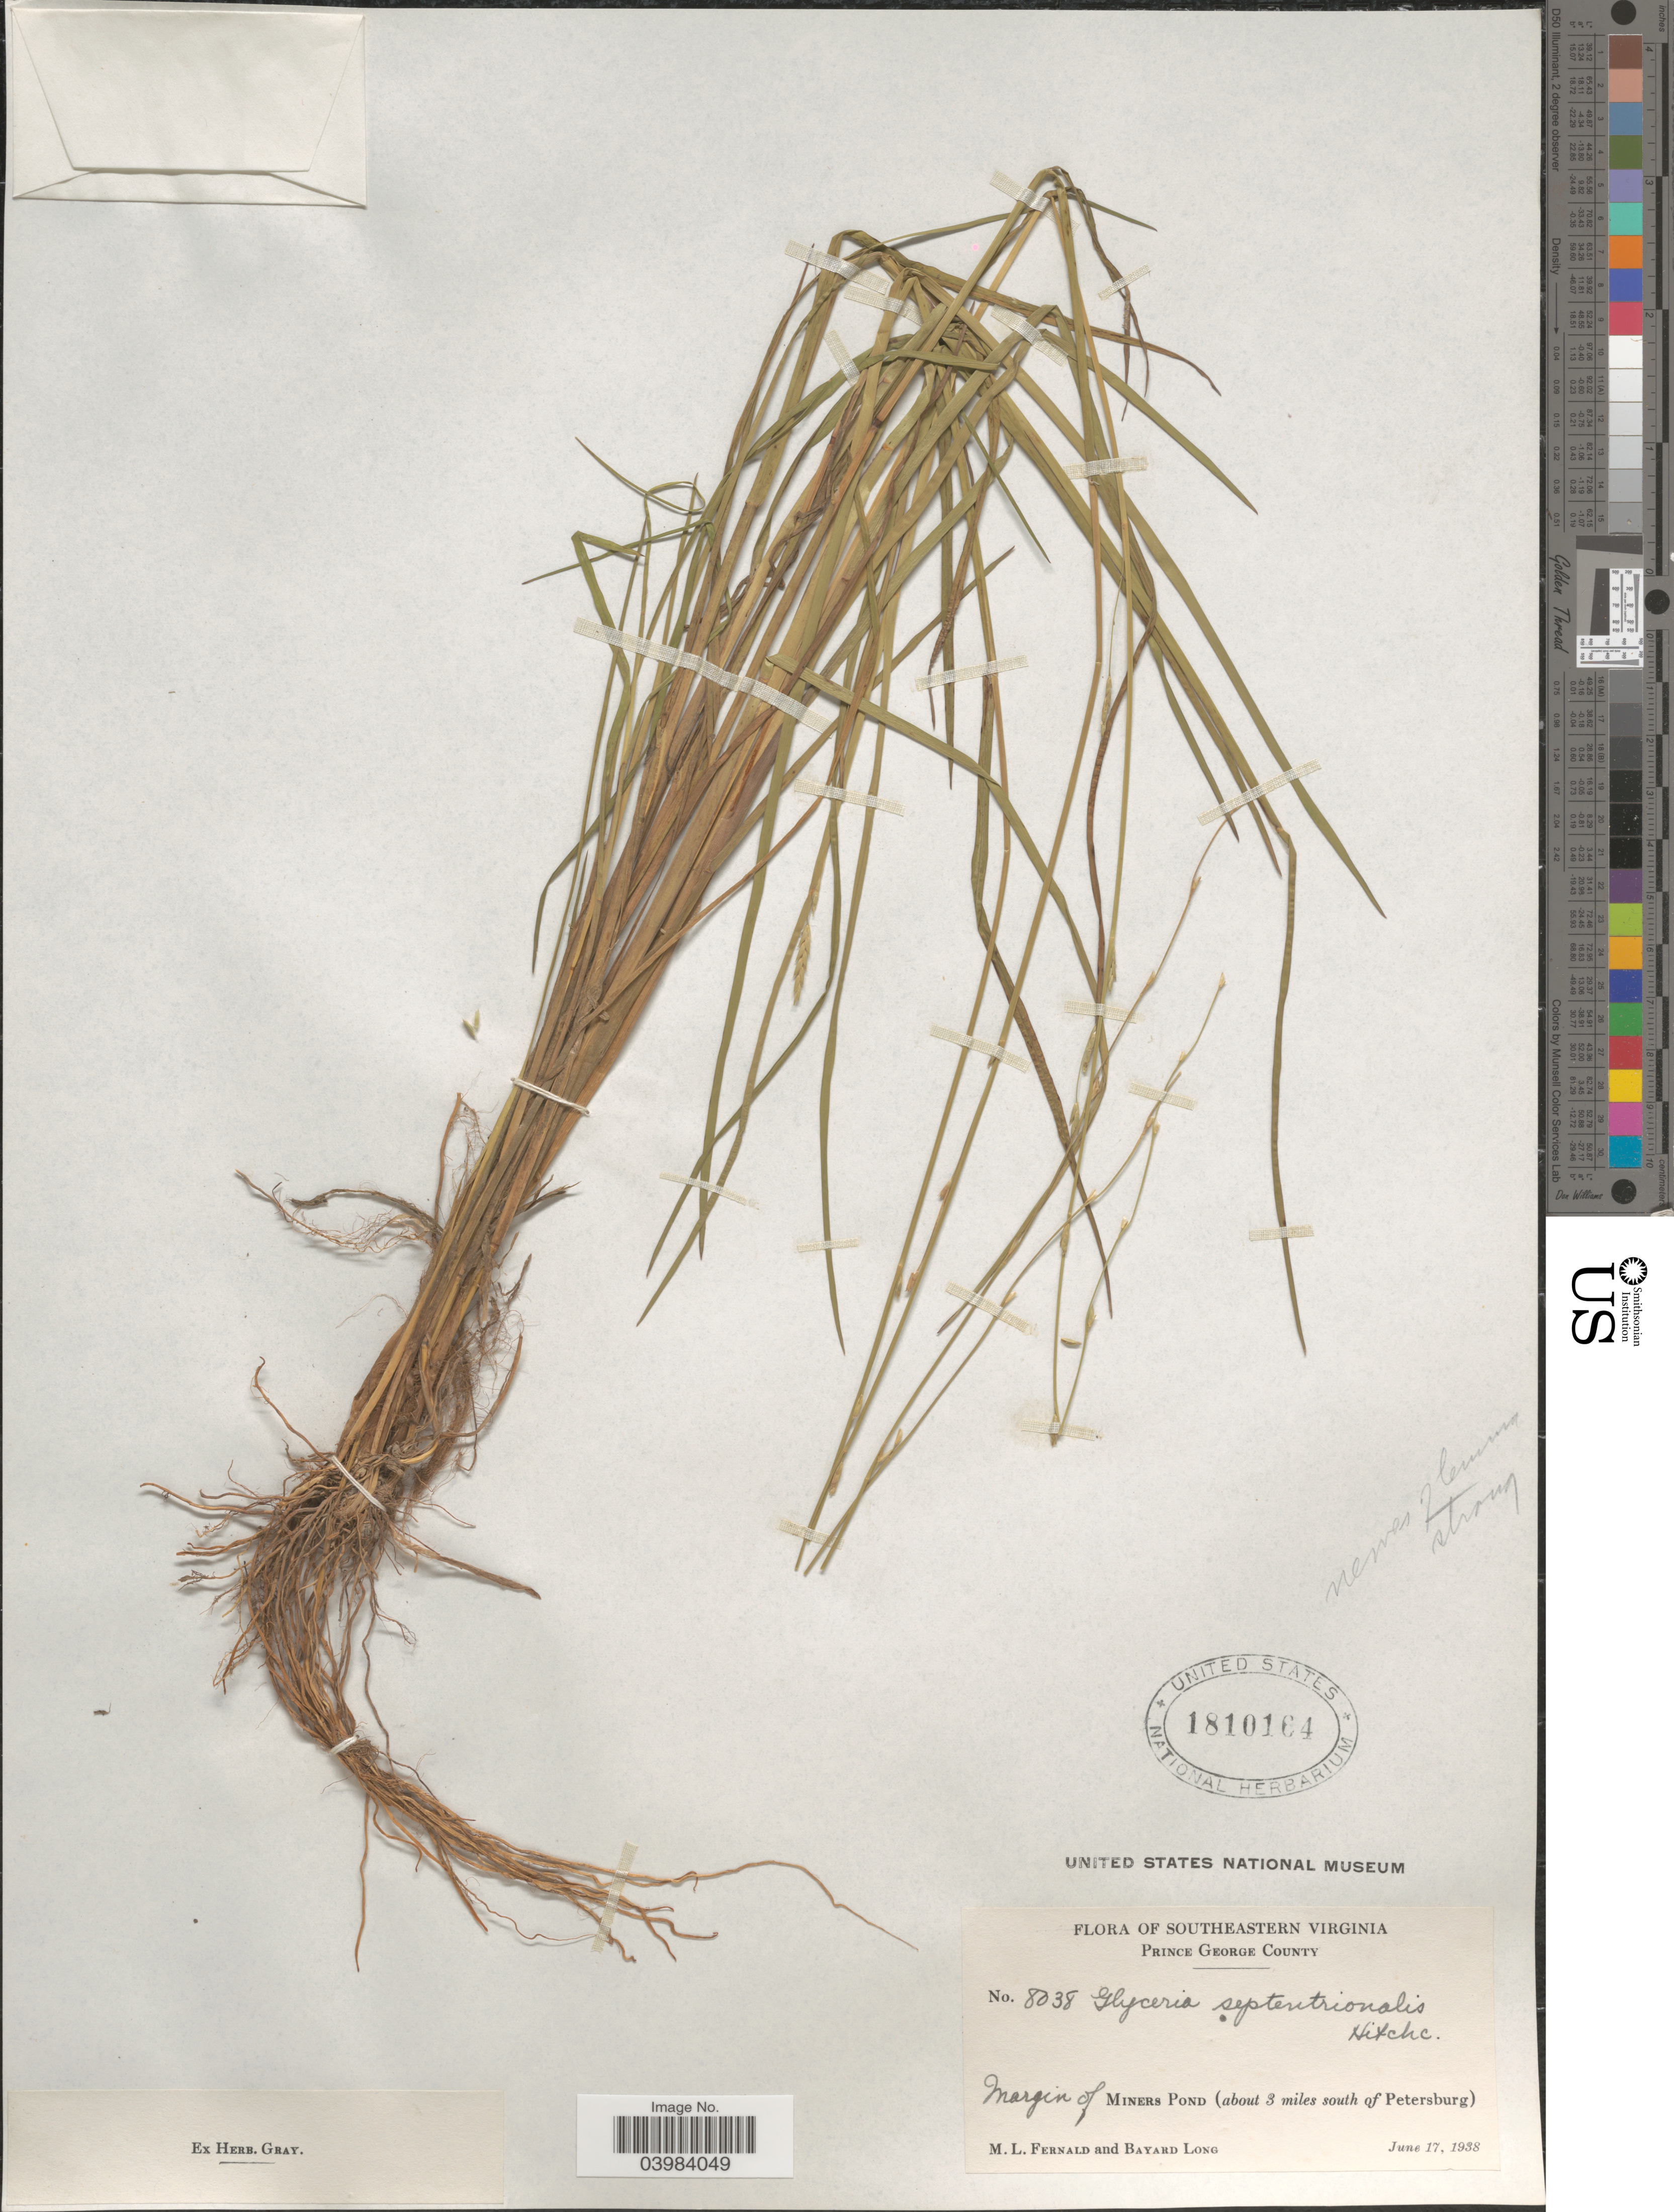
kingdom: Plantae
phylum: Tracheophyta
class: Liliopsida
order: Poales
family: Poaceae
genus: Glyceria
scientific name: Glyceria septentrionalis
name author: Hitchc.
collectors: M. L. Fernald & B. Long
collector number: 8038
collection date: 1938-06-17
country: United States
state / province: Virginia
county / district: Prince George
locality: Southeastern Virginia. Prince George County. Margin of Miners Pond (about 3 miles south of Petersburg).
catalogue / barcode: US 1810164